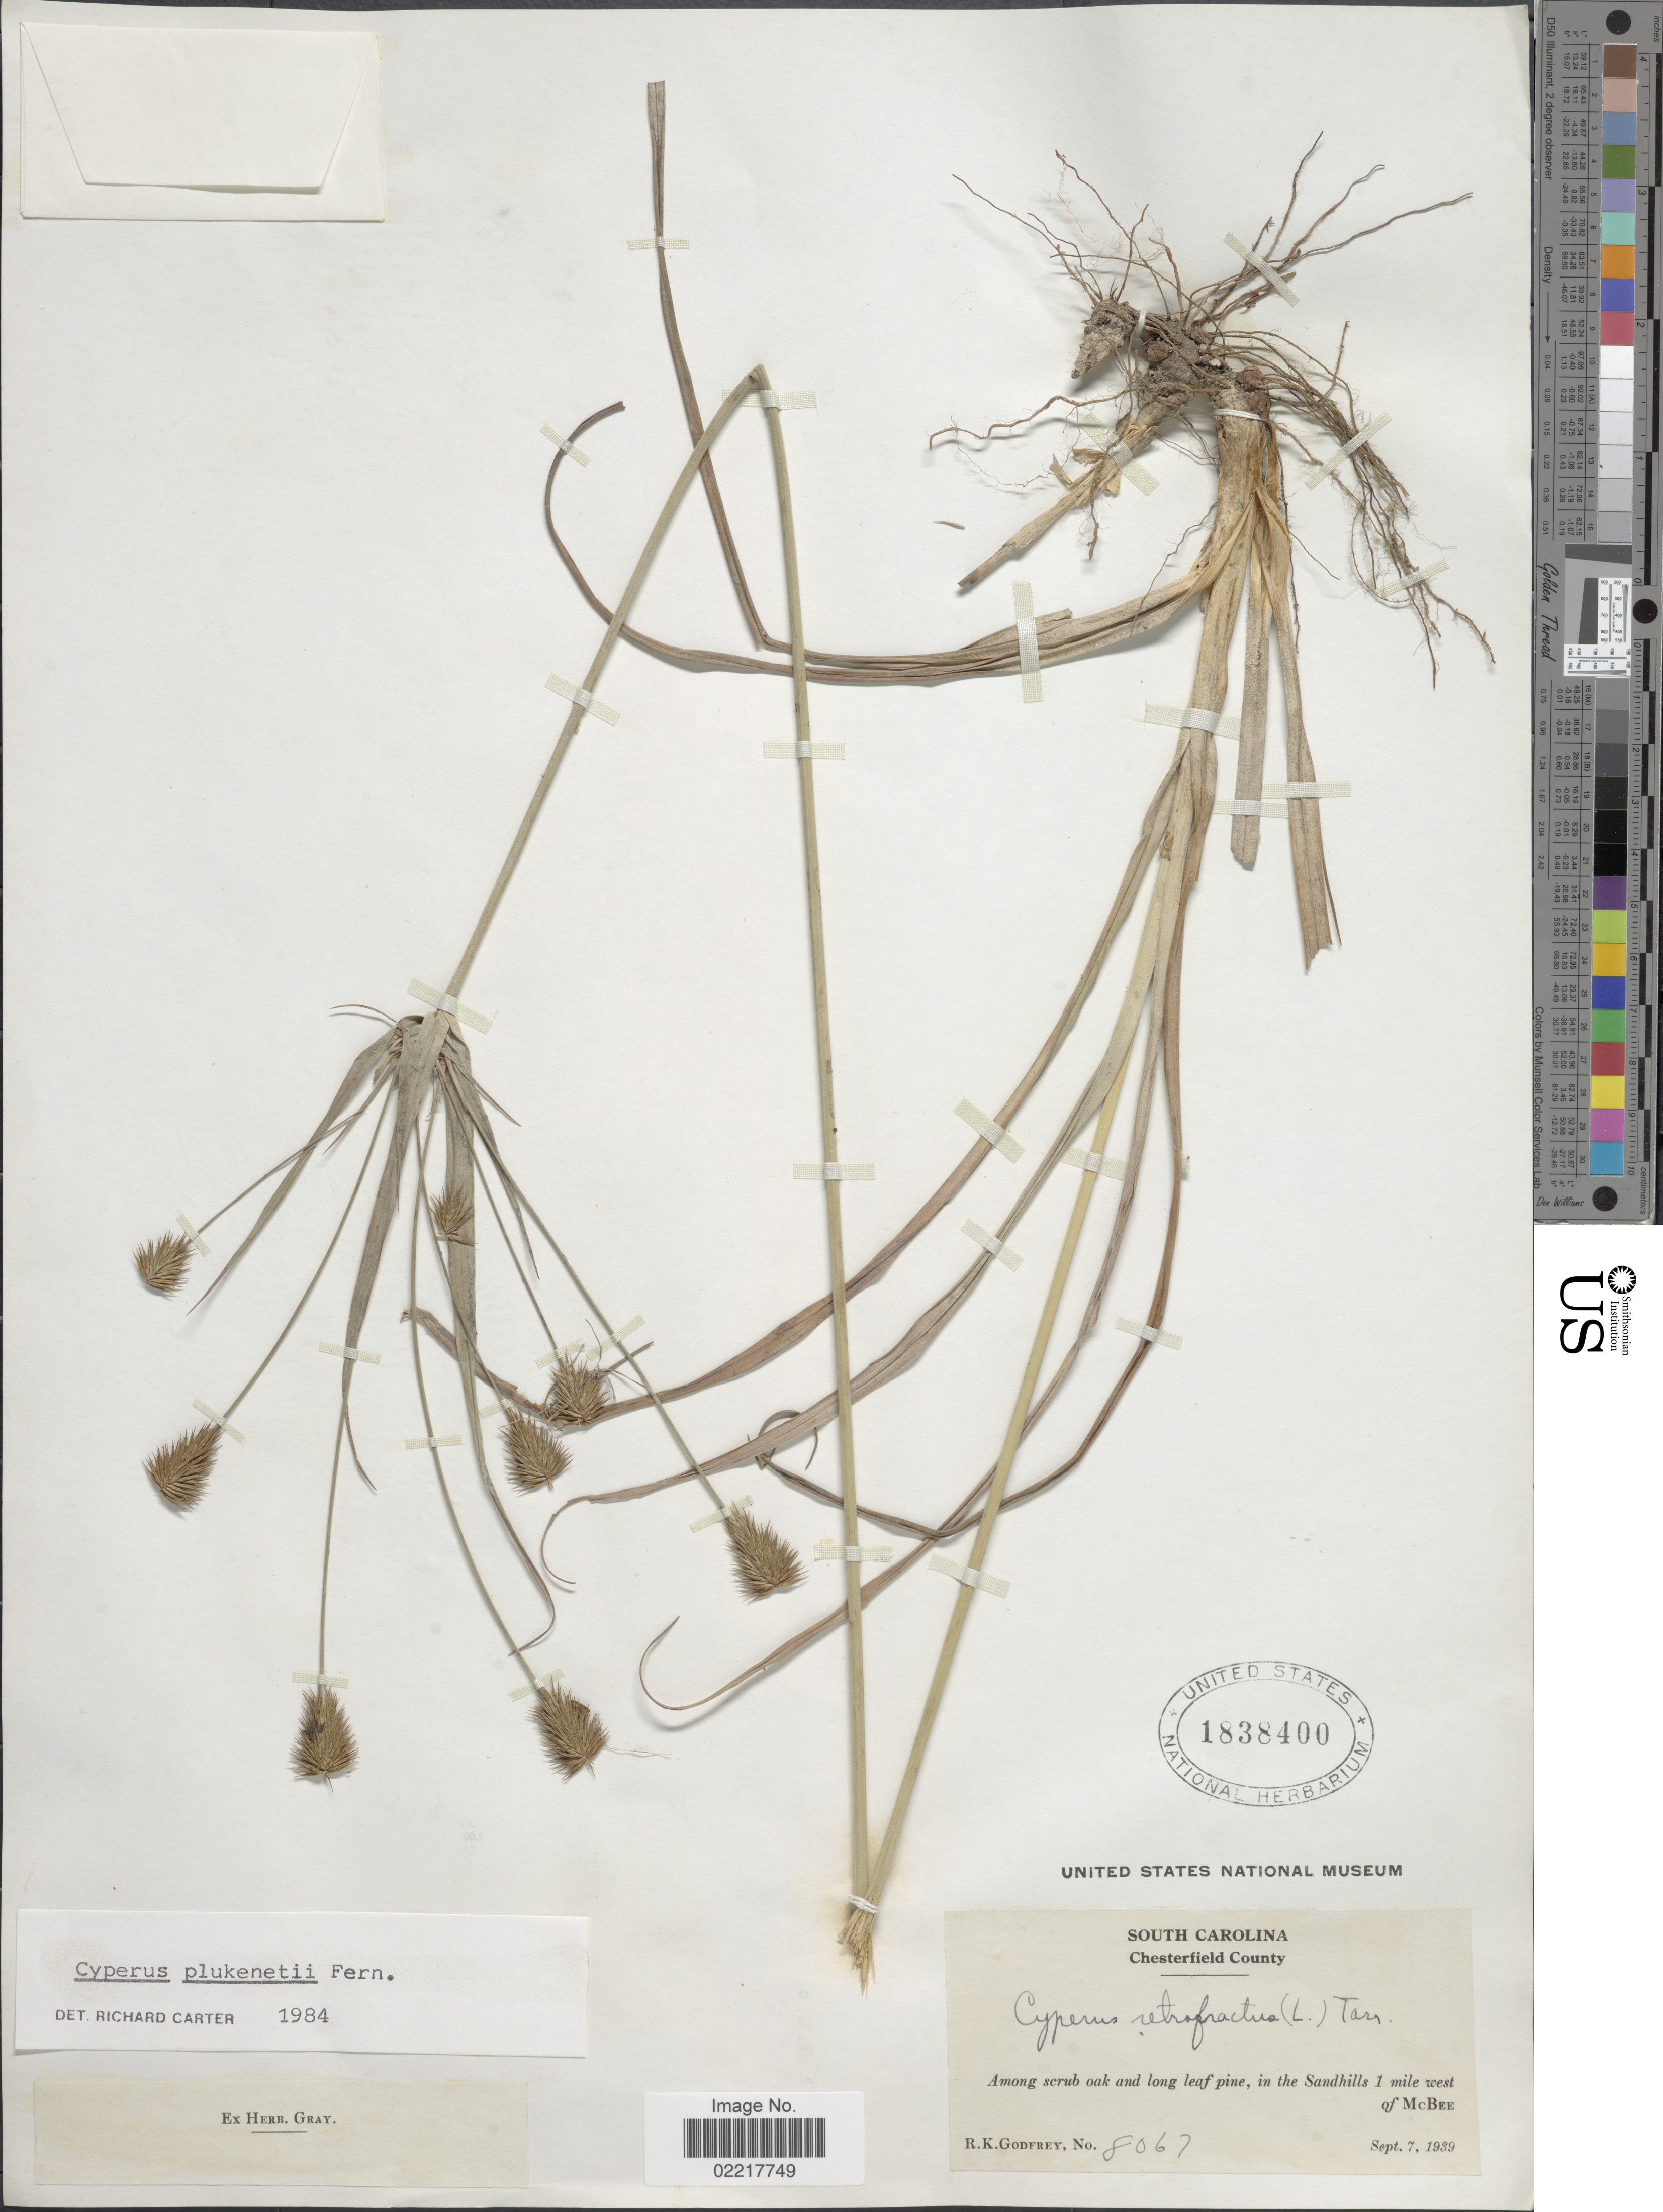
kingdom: Plantae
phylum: Tracheophyta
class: Liliopsida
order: Poales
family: Cyperaceae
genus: Cyperus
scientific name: Cyperus plukenetii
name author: Fernald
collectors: R. K. Godfrey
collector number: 8067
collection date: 1939-09-07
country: United States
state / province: South Carolina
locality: Chesterfield County. in the sandhills 1 mile west of McBee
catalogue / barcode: US 1838400